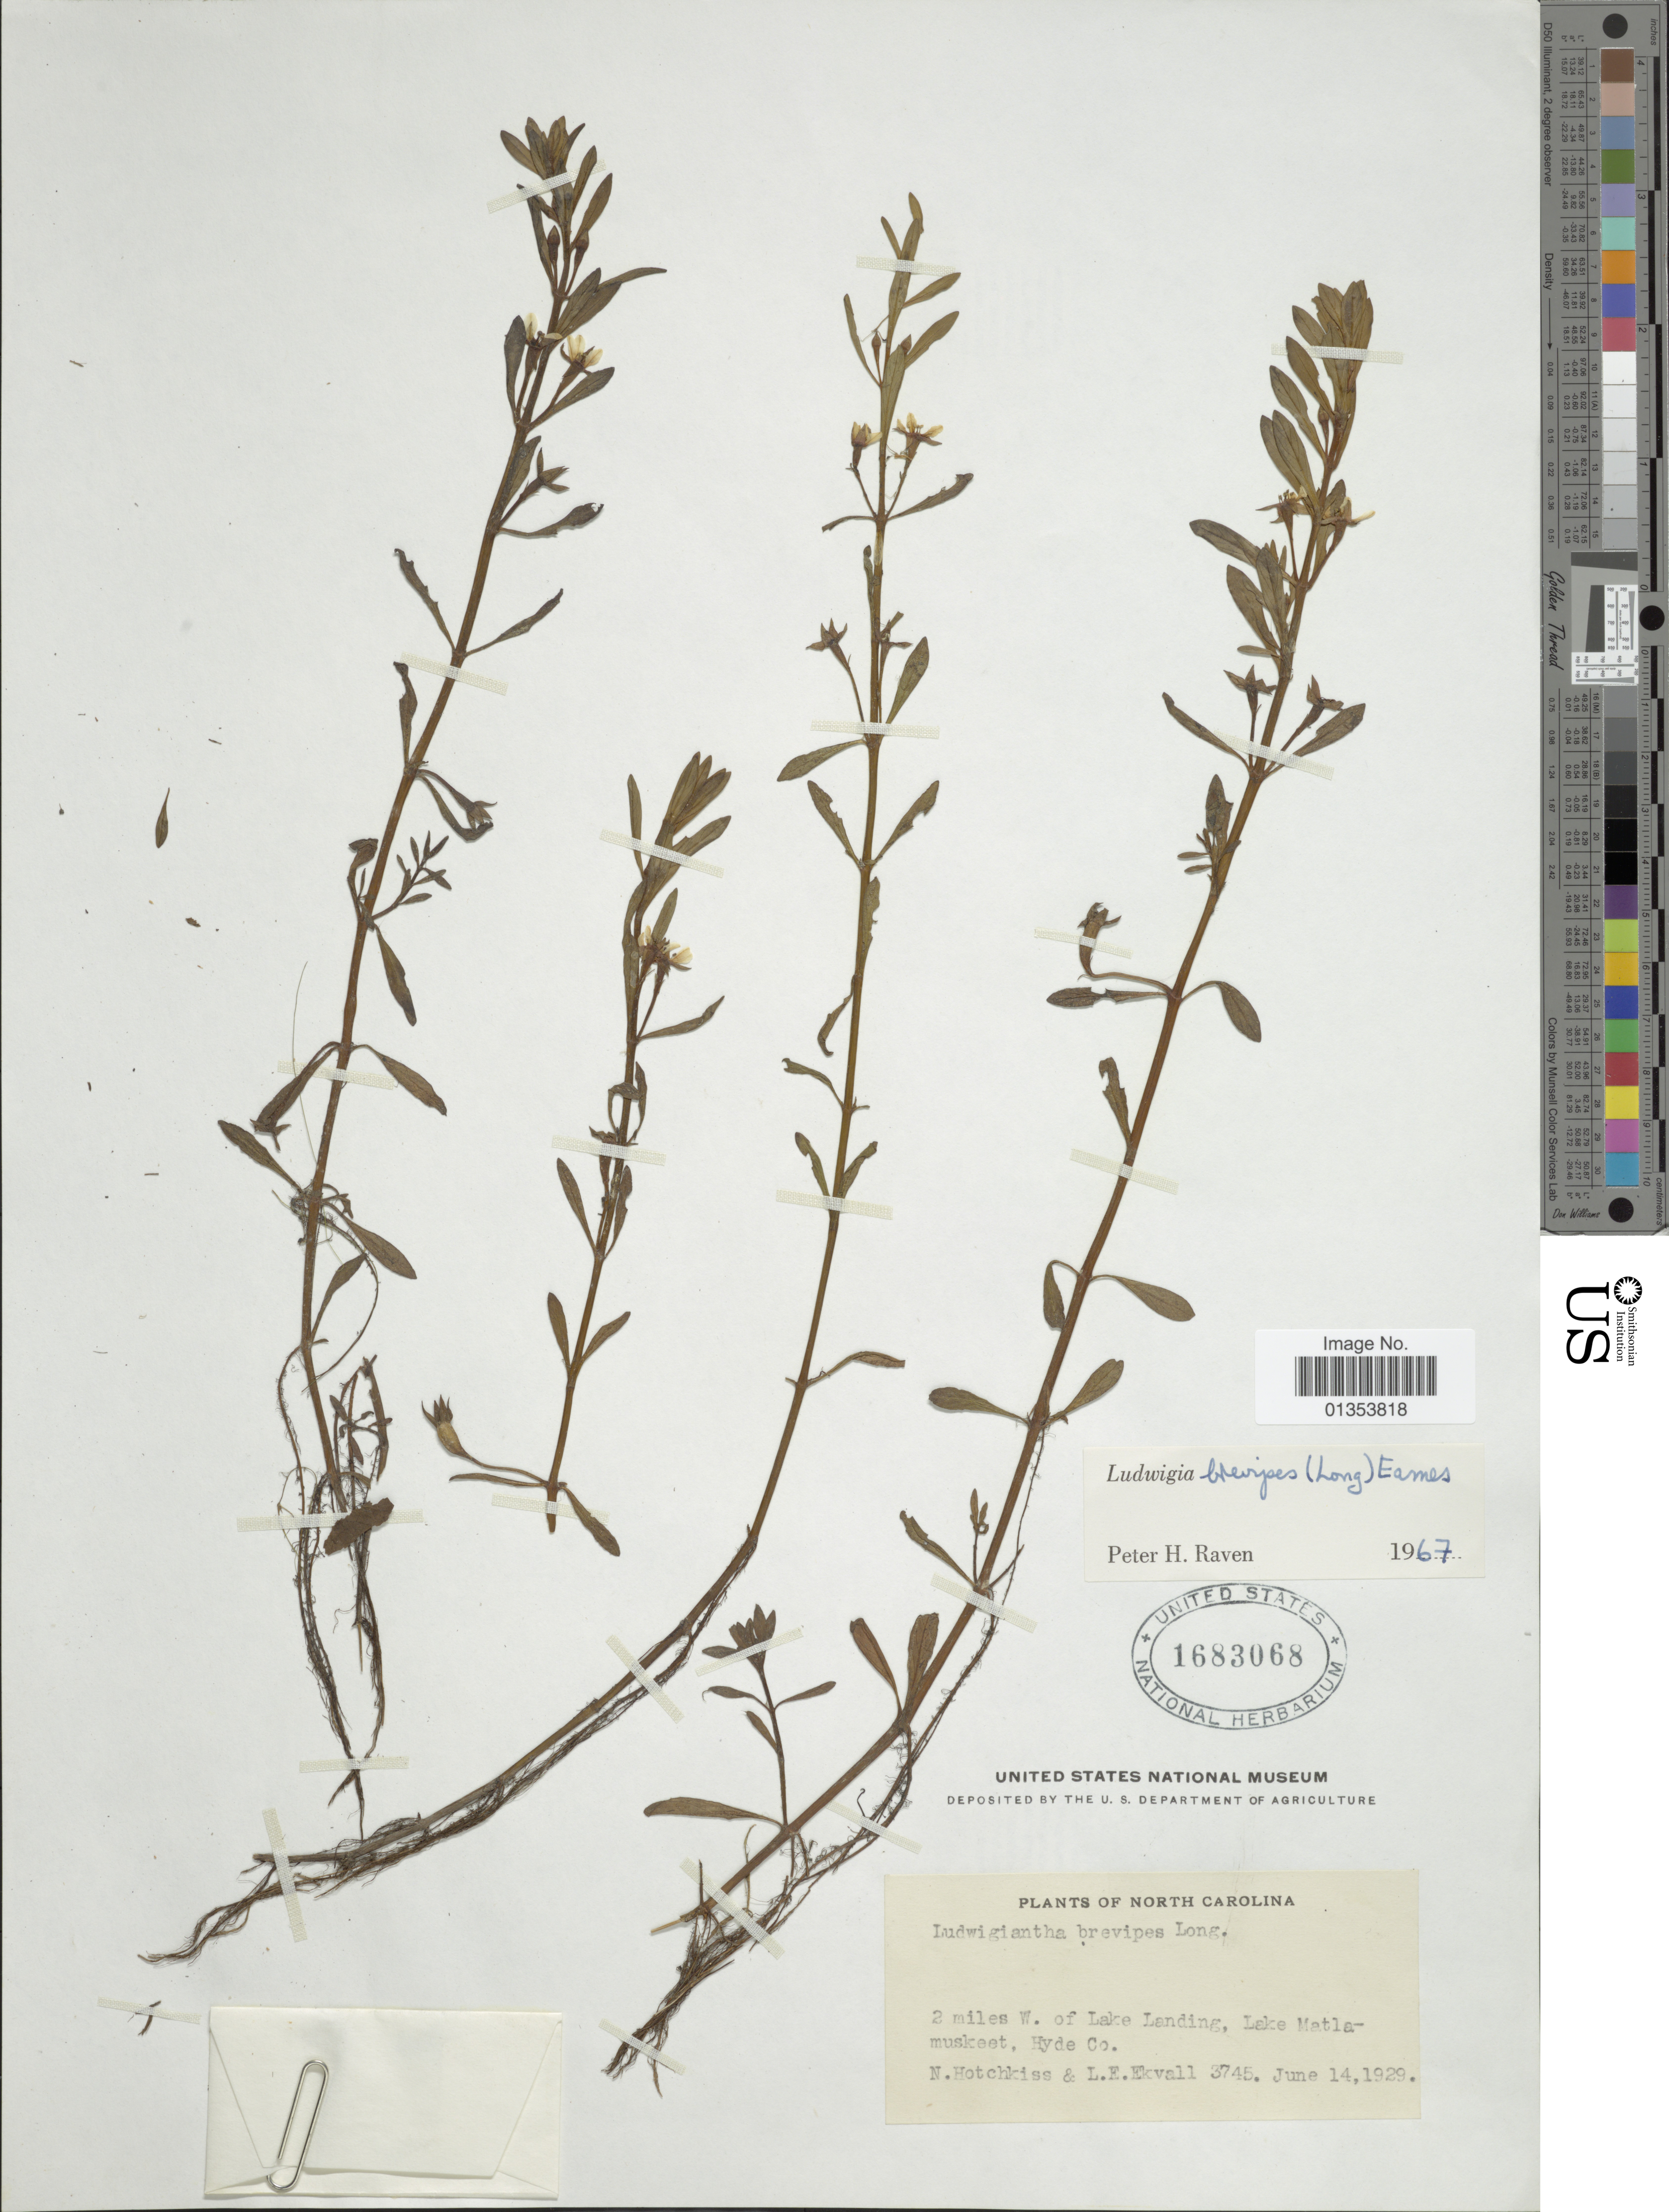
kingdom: Plantae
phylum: Tracheophyta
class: Magnoliopsida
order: Myrtales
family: Onagraceae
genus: Ludwigia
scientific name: Ludwigia brevipes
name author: (Long) Eames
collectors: N. Hotchkiss & L. Ekvall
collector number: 3745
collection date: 1929-06-14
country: United States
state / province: North Carolina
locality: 2 miles W. of Lake Landing, Lake Matlamuskeet, Hyde Co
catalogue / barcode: US 1683068